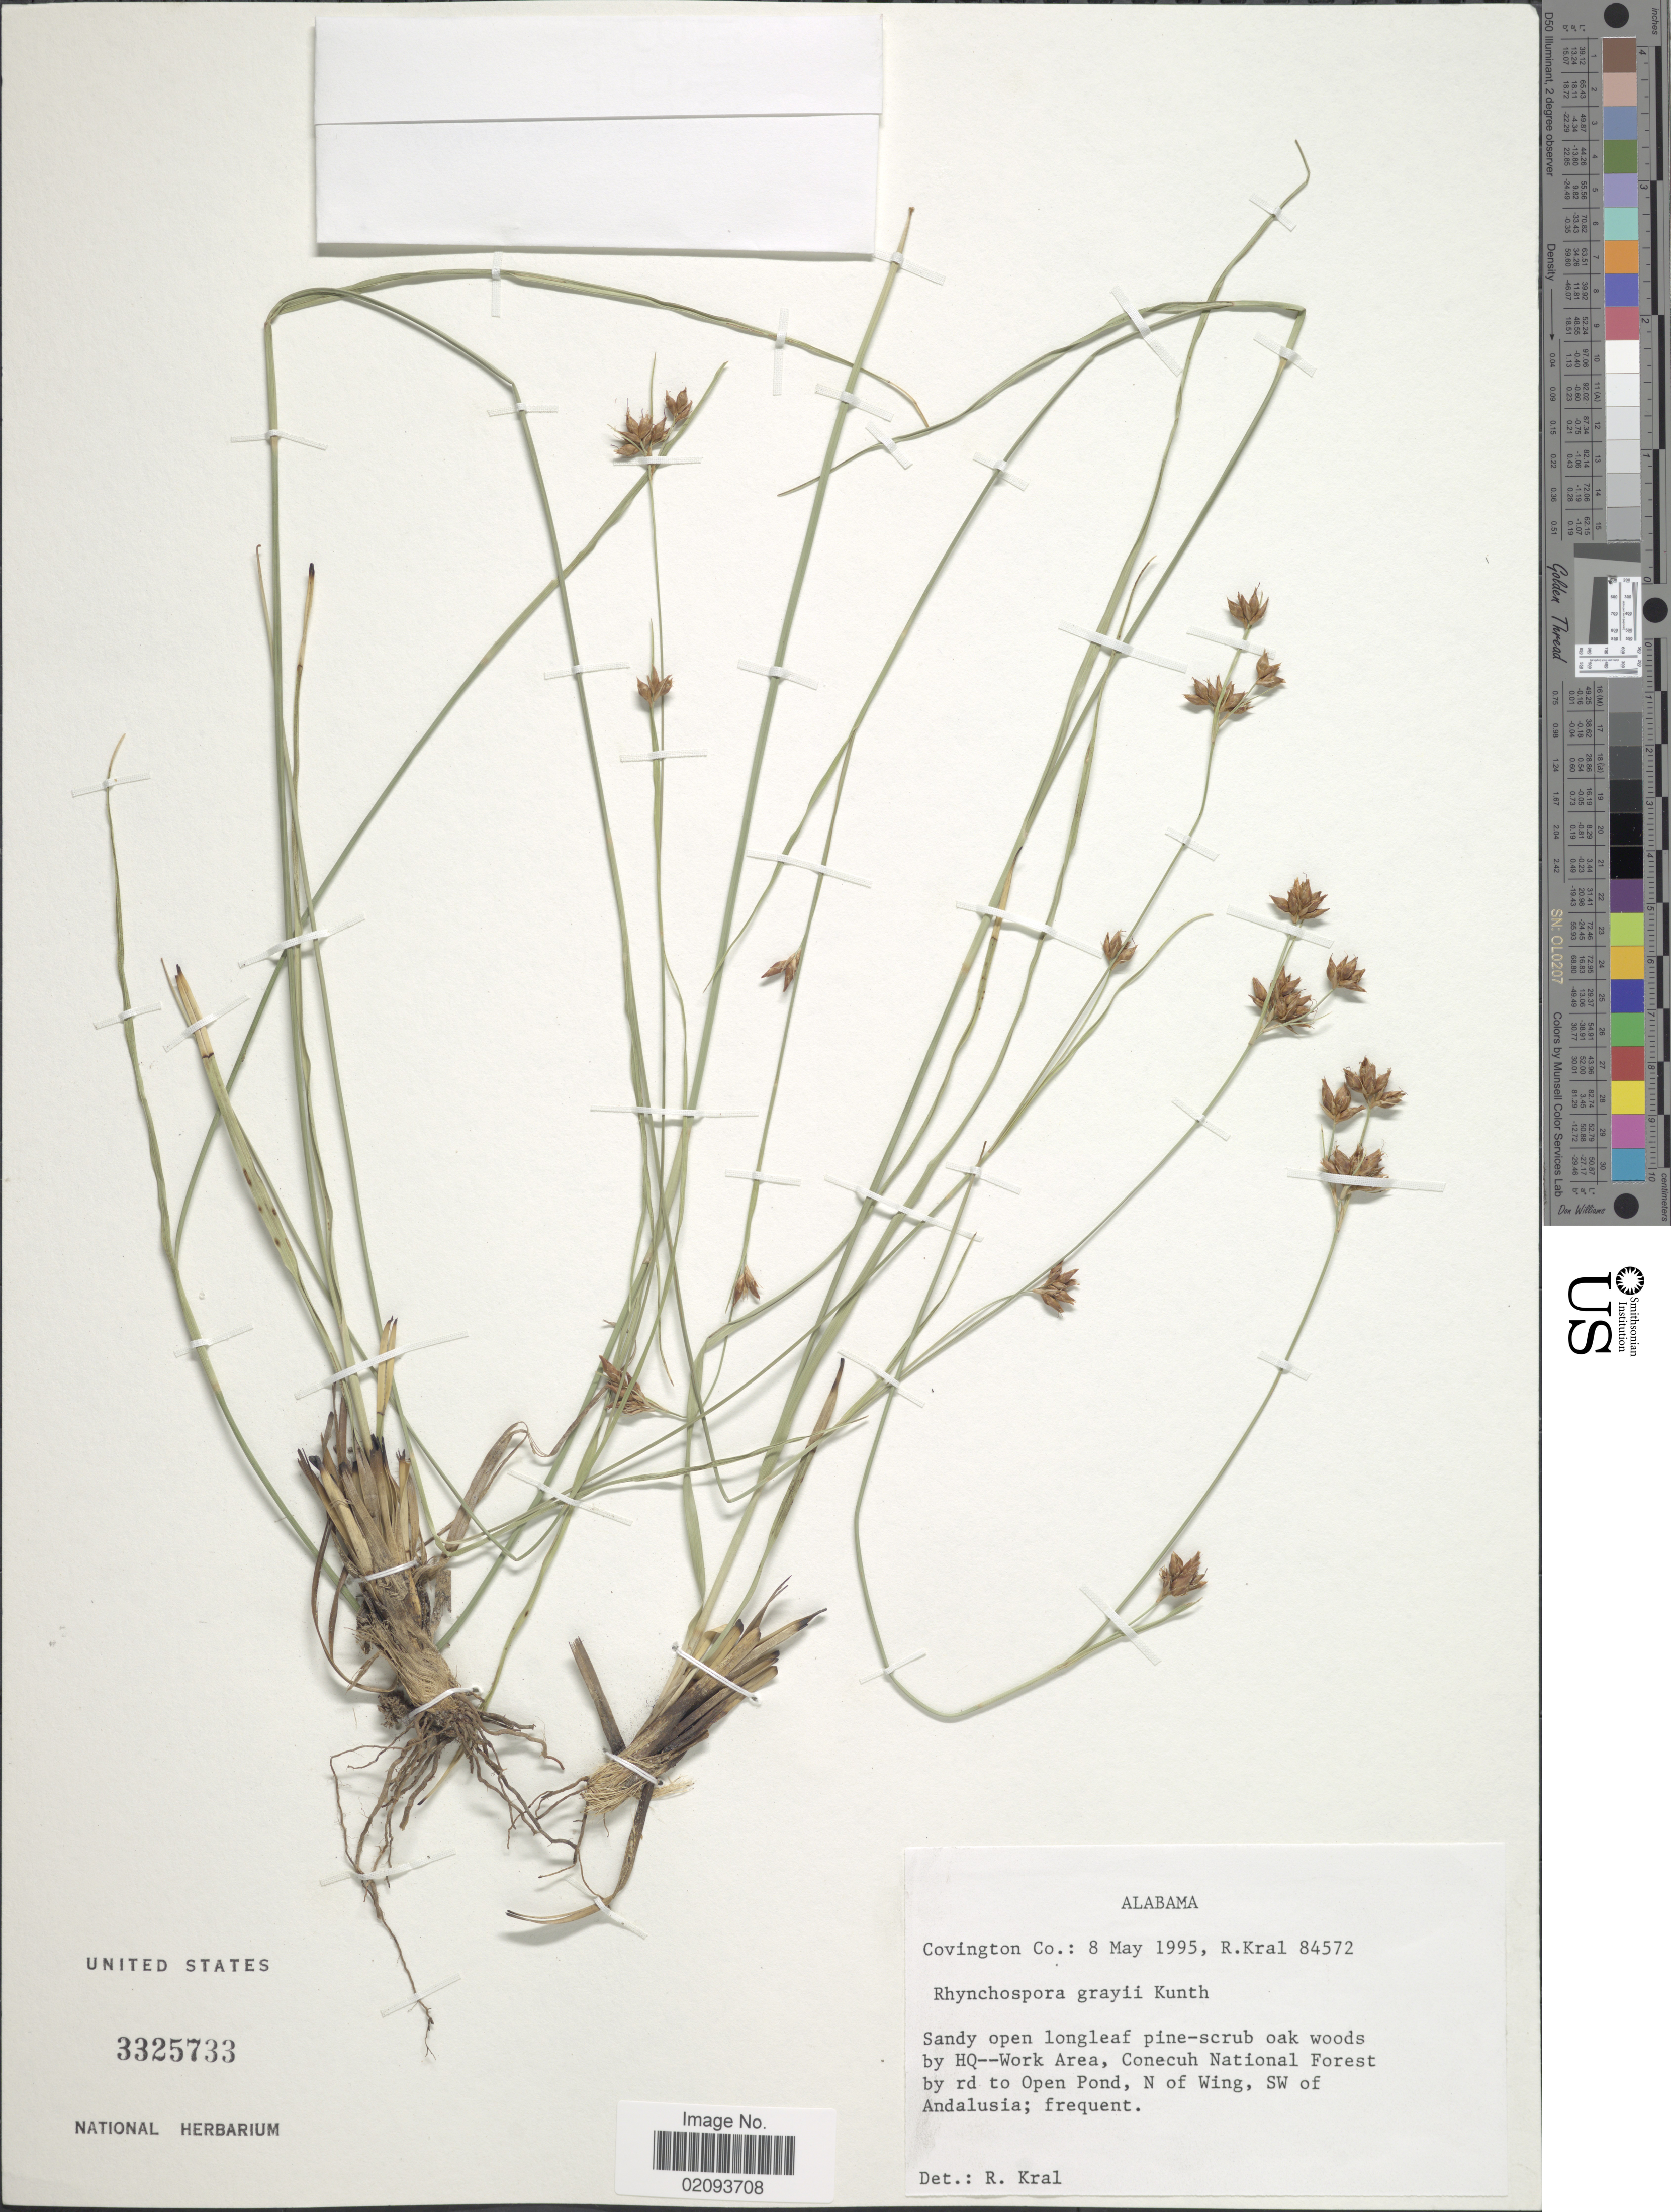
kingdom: Plantae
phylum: Tracheophyta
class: Liliopsida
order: Poales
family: Cyperaceae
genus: Rhynchospora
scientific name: Rhynchospora grayi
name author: Kunth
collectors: R. Kral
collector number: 84572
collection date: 1995-05-08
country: United States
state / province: Alabama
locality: Covington Co. Sandy open longleaf pine-scrub oak woods by HQ--Work Area, Conecuh National Forest by rd to Open Pond, N of Wing, SW of Andalusia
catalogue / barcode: US 3325733